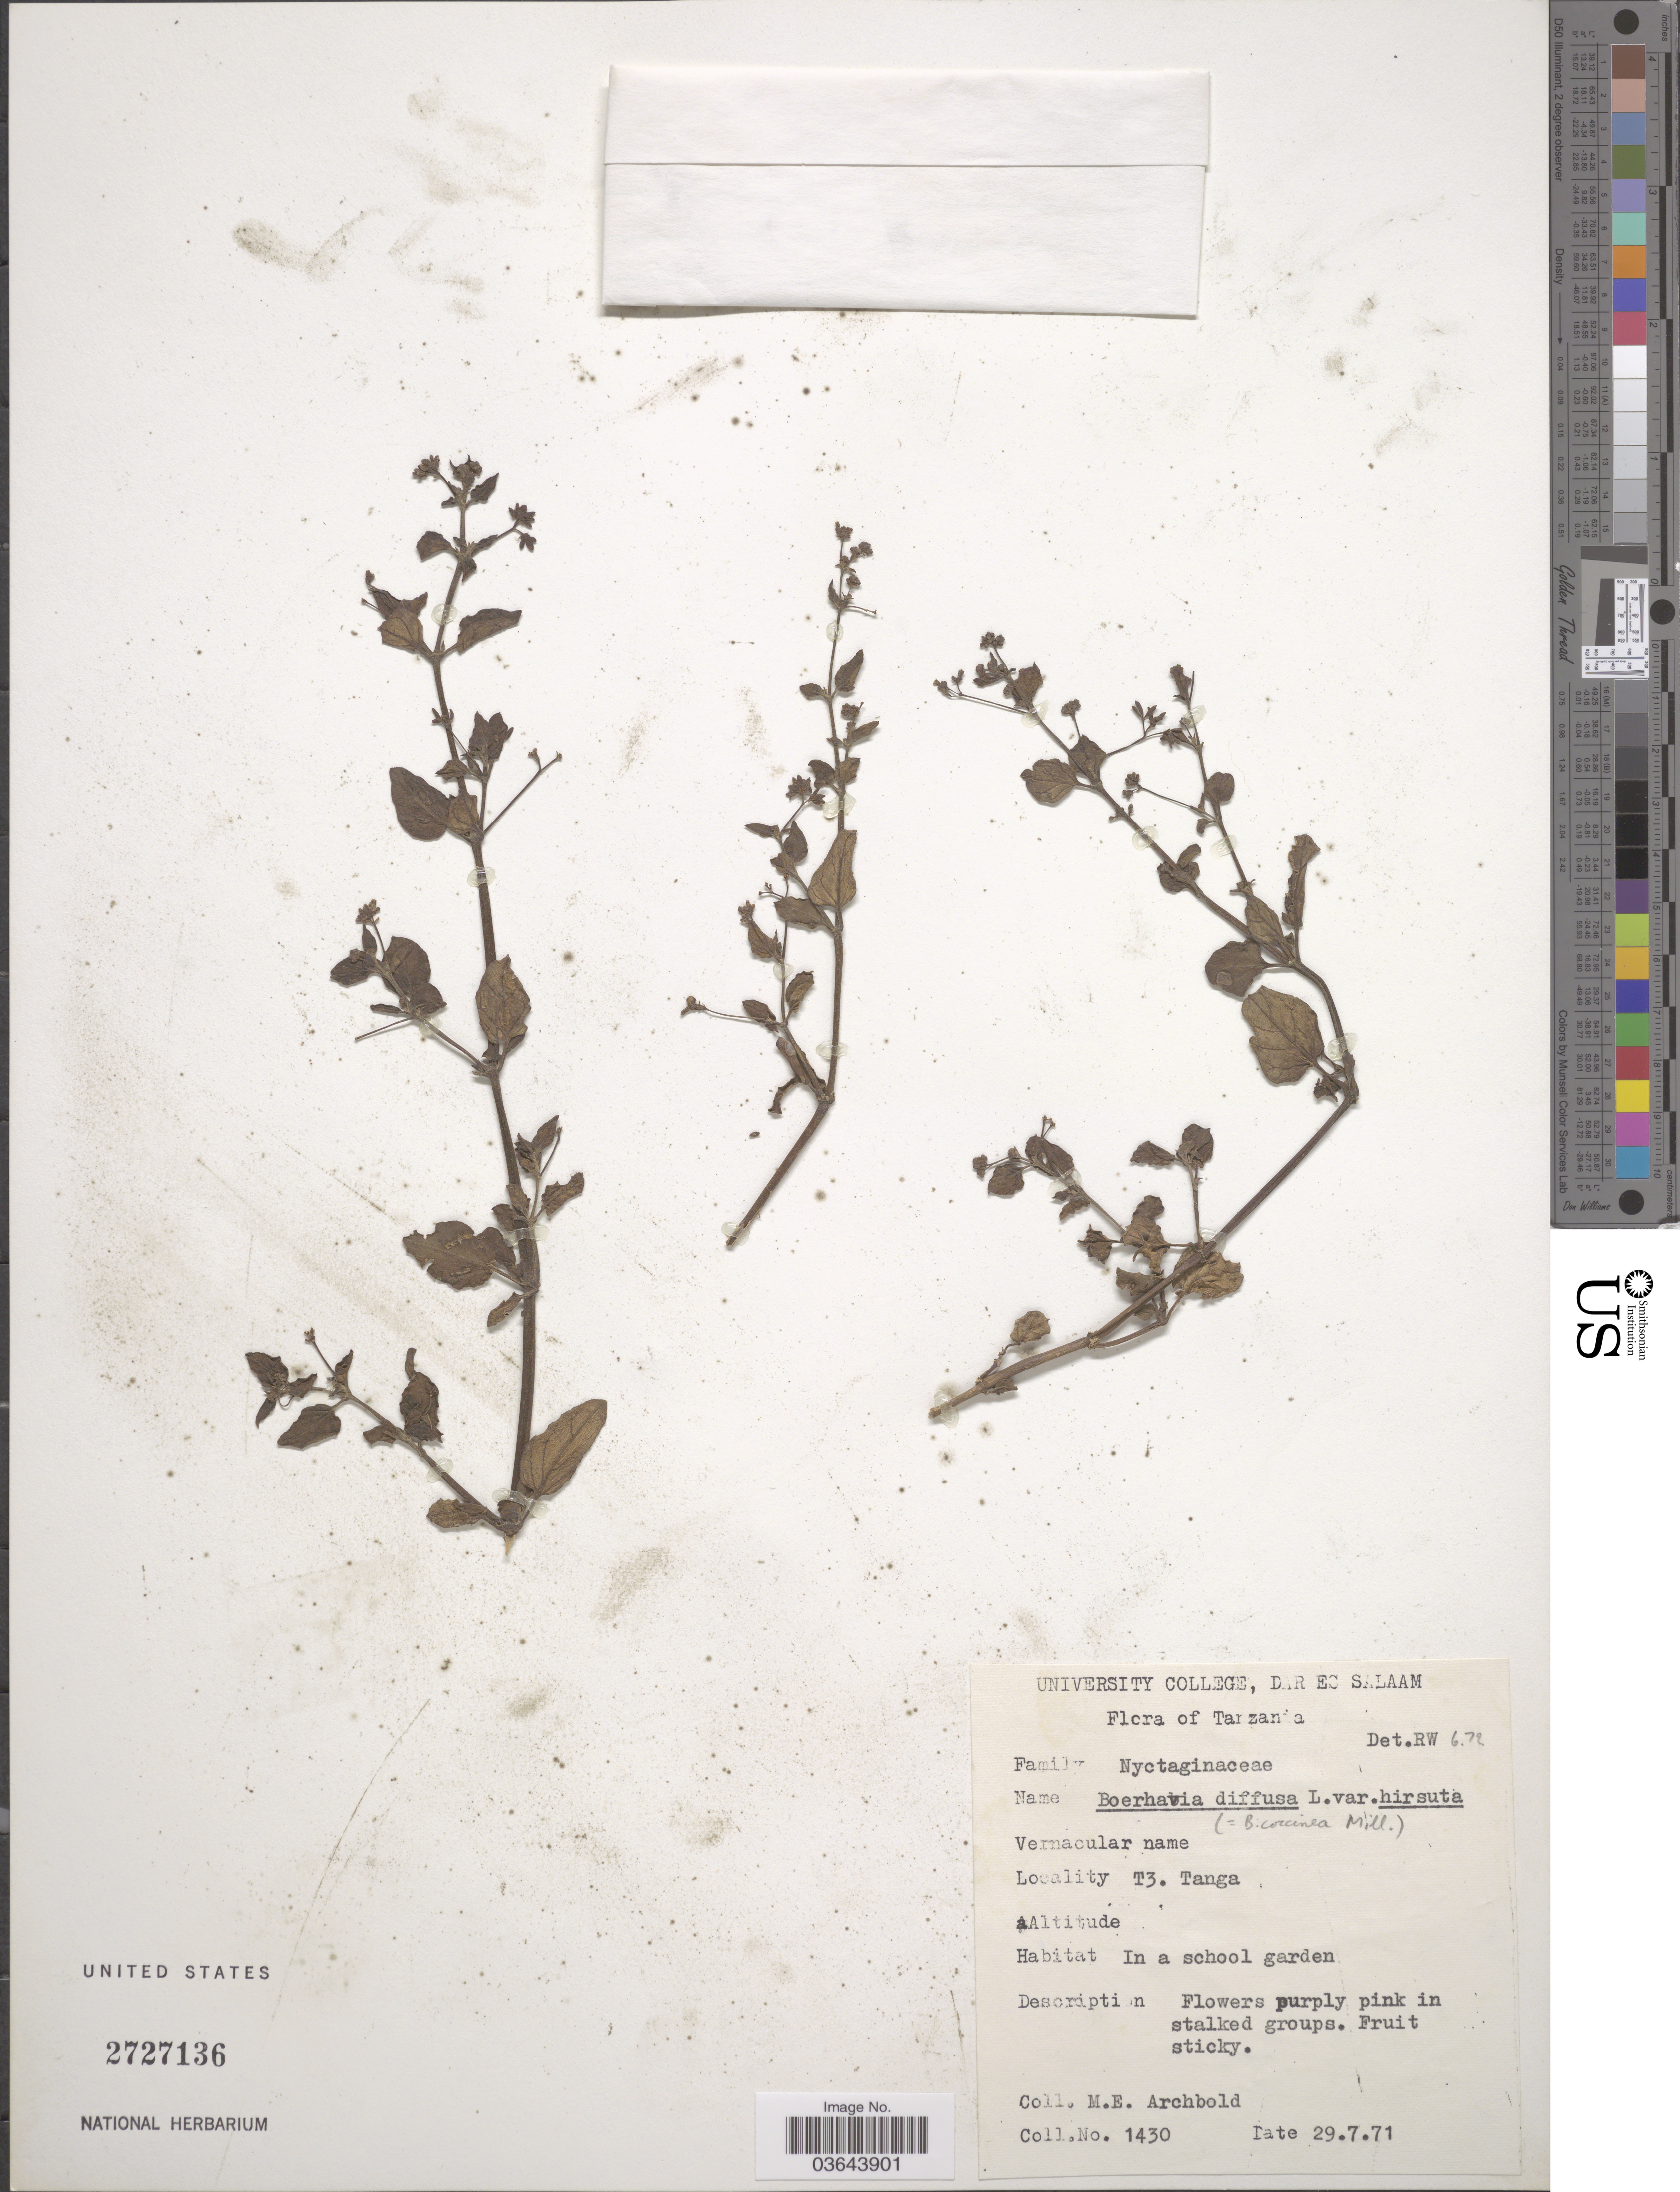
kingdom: Plantae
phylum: Tracheophyta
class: Magnoliopsida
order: Caryophyllales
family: Nyctaginaceae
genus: Boerhavia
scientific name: Boerhavia diffusa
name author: L.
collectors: M. Archbold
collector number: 1430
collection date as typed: Transcribed d/m/y: 29/7/71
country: Tanzania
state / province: Tanga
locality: T3. In a school garden.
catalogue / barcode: US 2727136